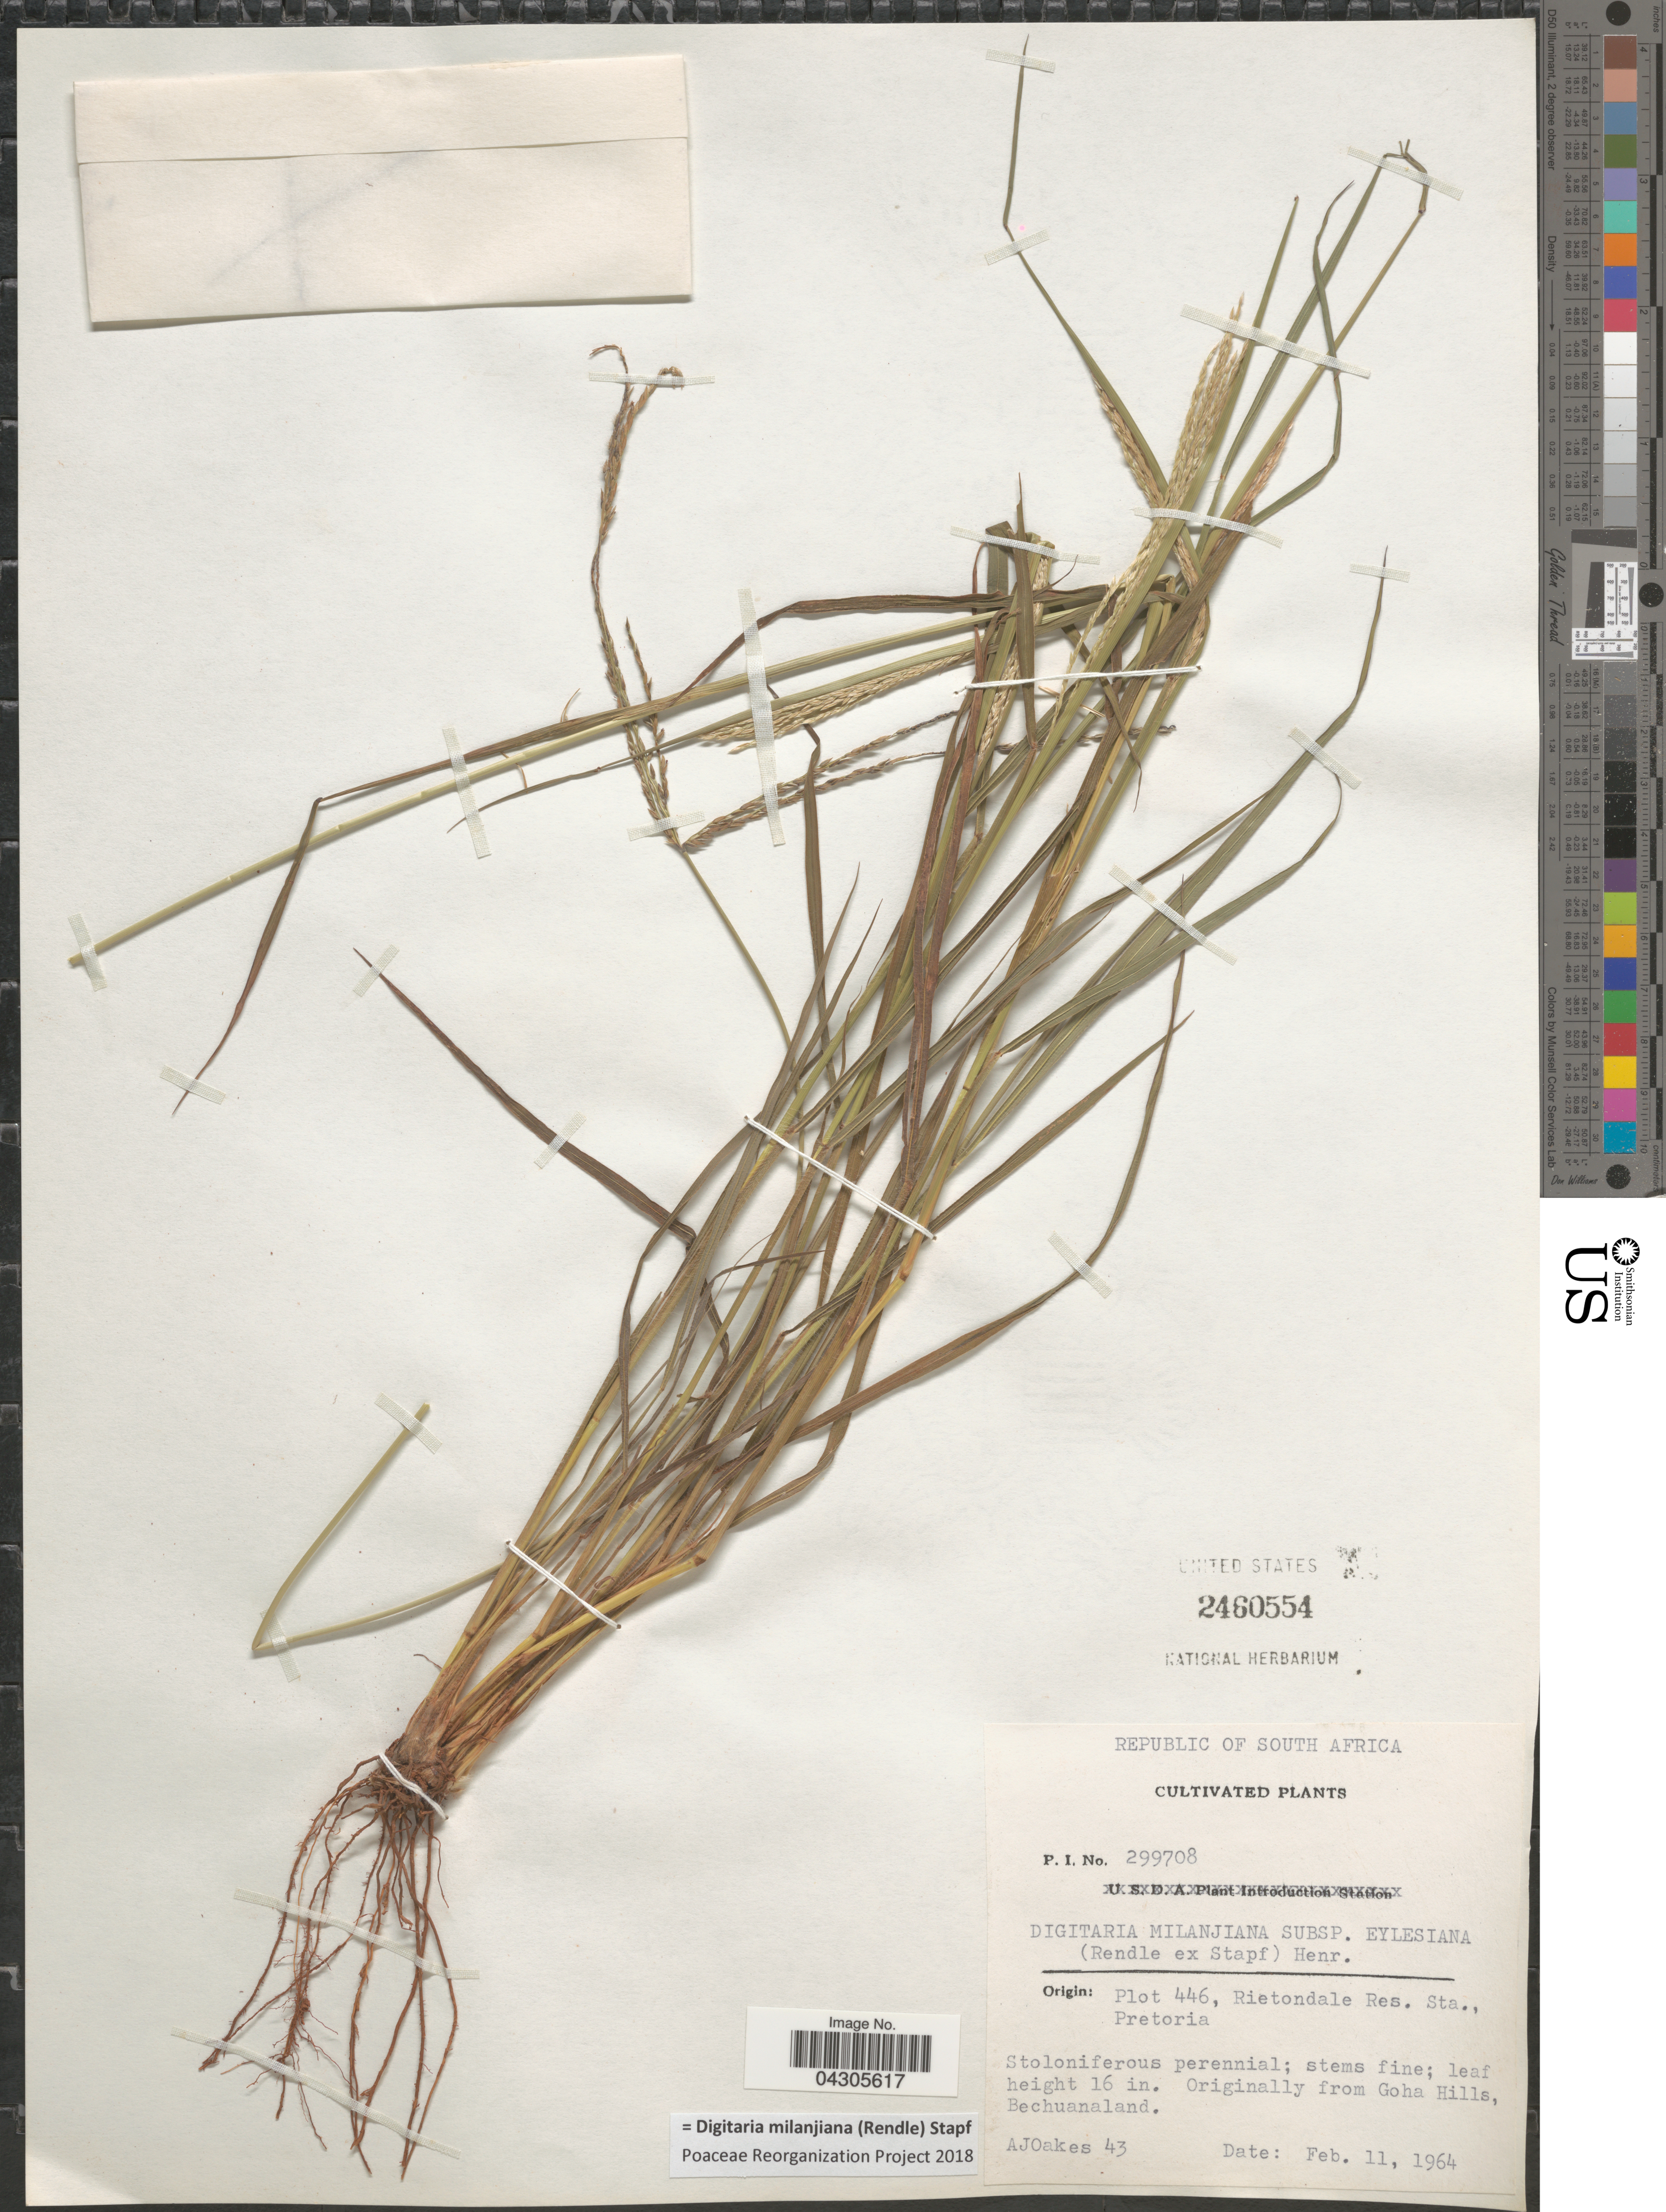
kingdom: Plantae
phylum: Tracheophyta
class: Liliopsida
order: Poales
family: Poaceae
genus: Digitaria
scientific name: Digitaria milanjiana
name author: (Rendle) Stapf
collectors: A. Oakes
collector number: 43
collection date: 1964-02-11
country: South Africa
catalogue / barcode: US 2460554